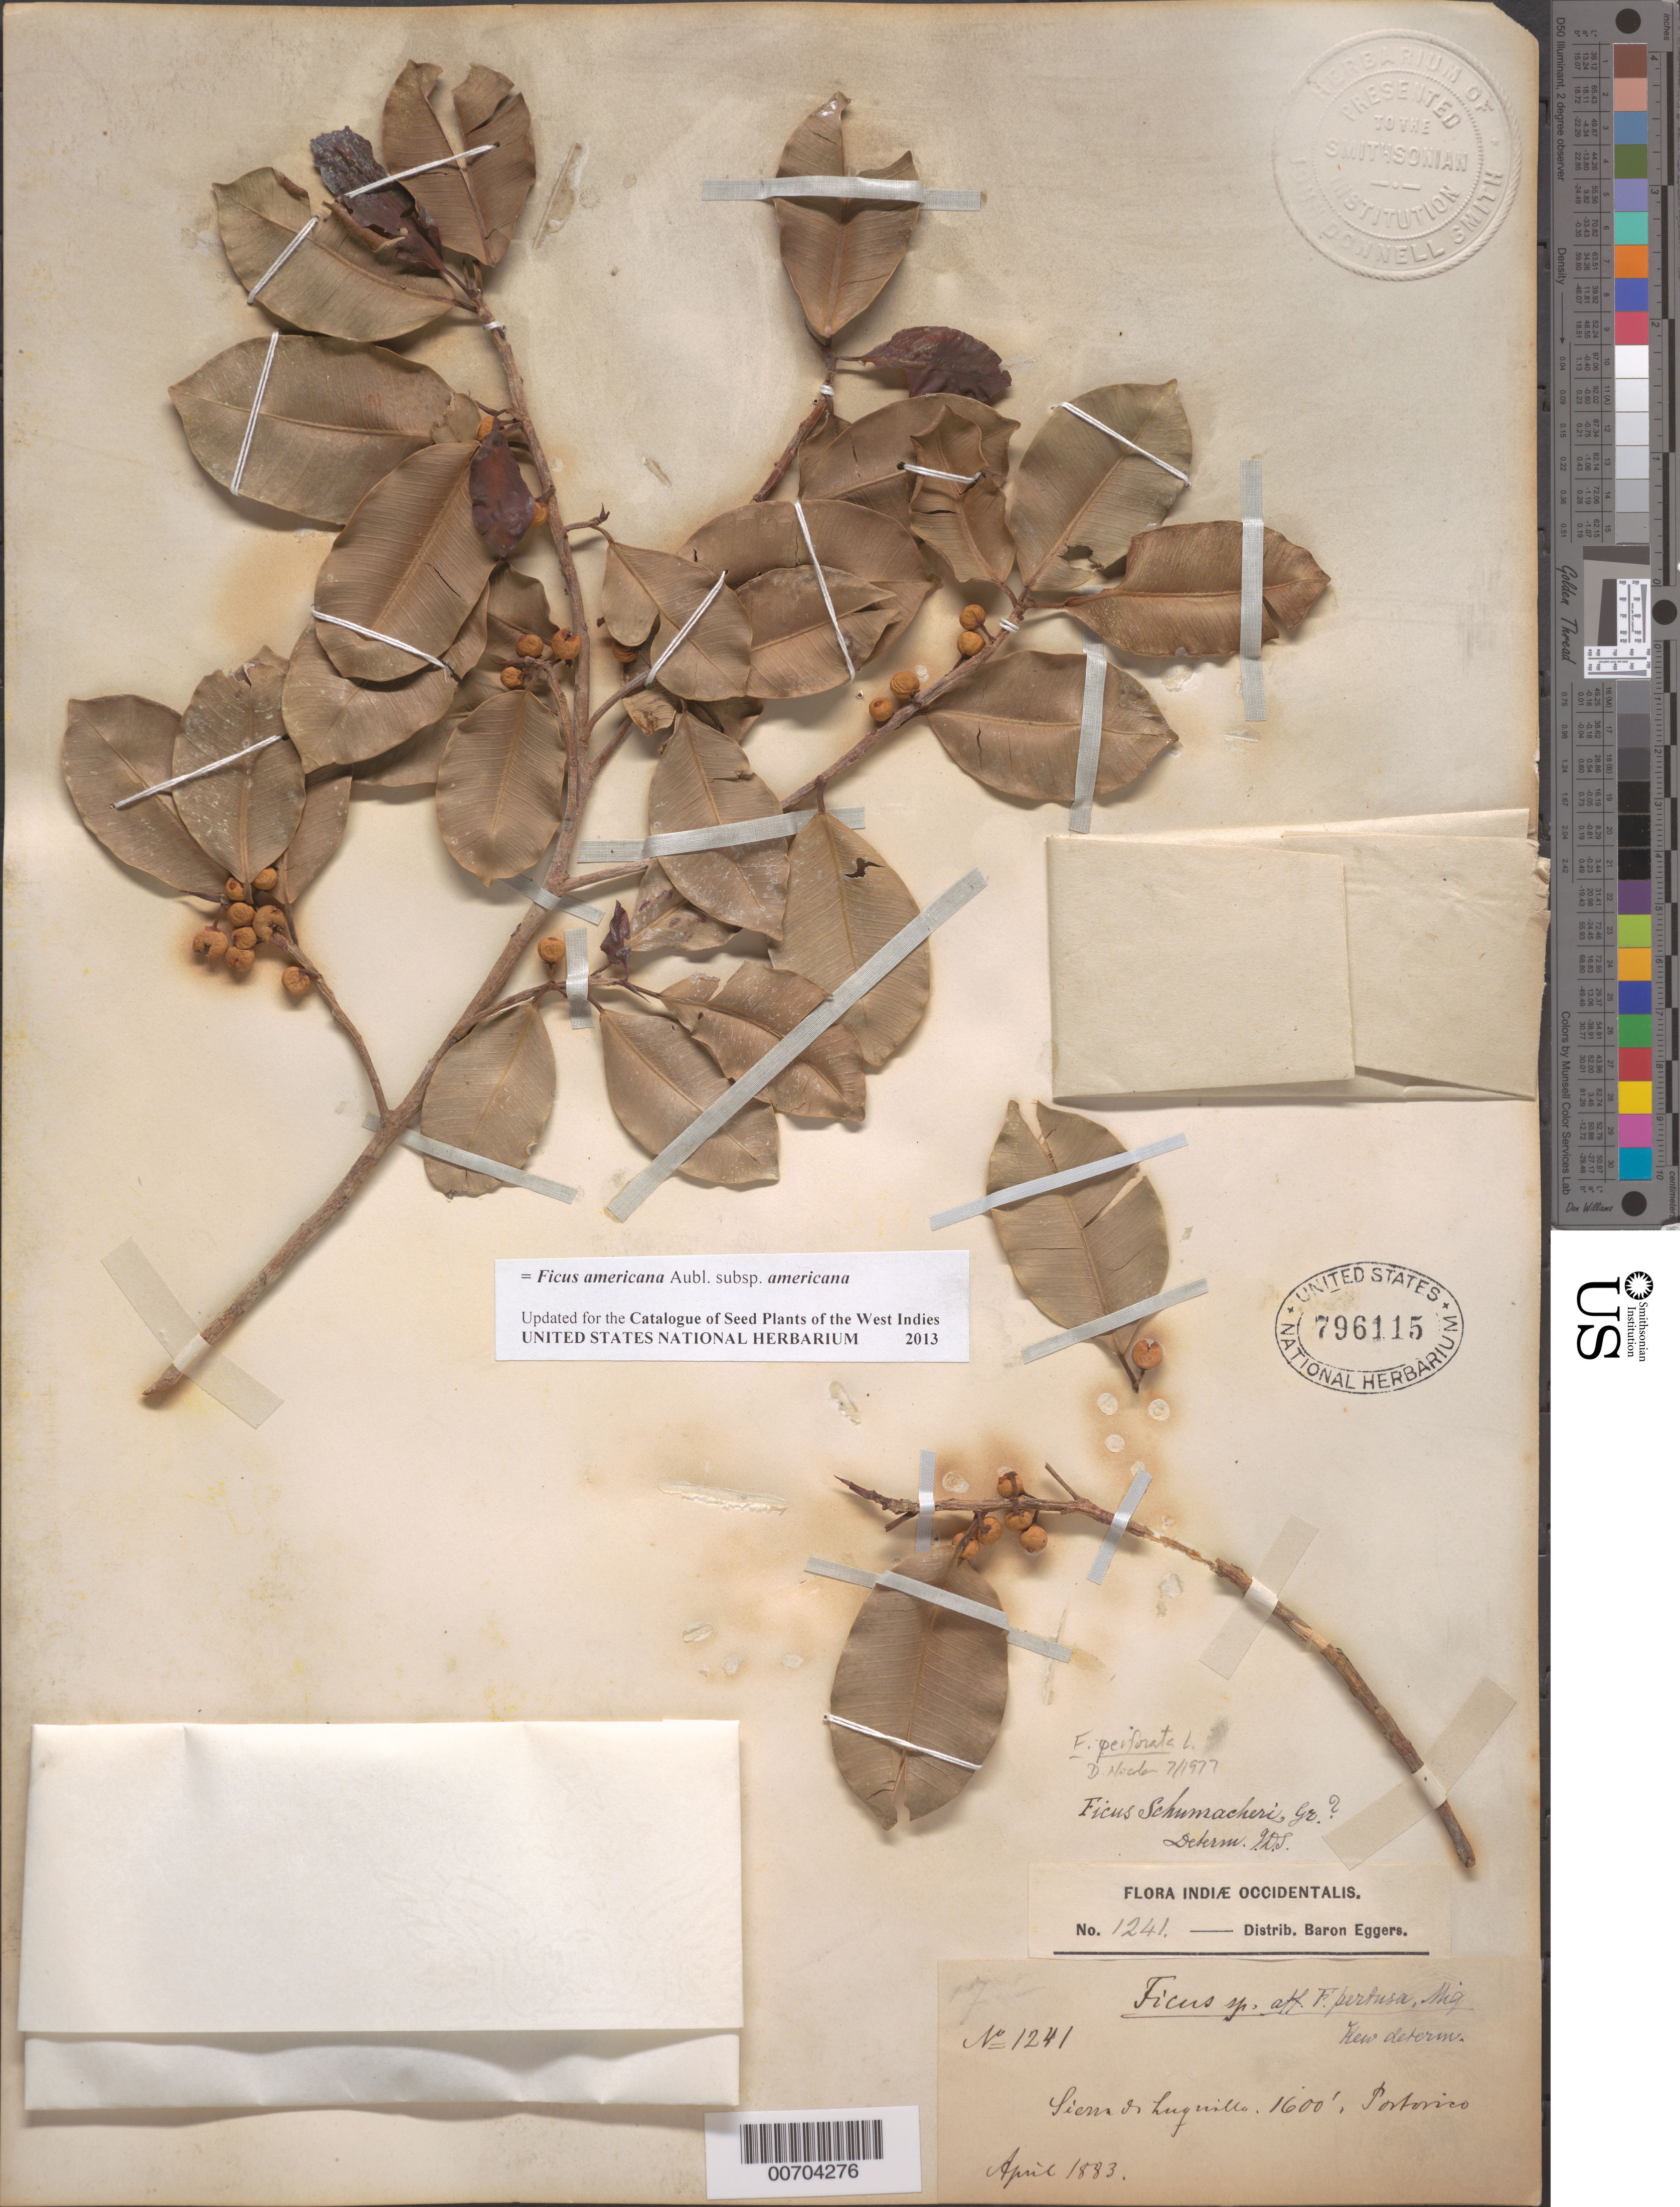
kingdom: Plantae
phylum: Tracheophyta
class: Magnoliopsida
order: Rosales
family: Moraceae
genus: Ficus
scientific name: Ficus perforata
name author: L.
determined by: Nicolson, Dan H.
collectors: H. F. A. von Eggers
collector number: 1241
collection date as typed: Apr 1883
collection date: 1883-04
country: Puerto Rico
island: Greater Antilles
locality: Sierra de Luguillo.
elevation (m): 488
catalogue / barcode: US 796115